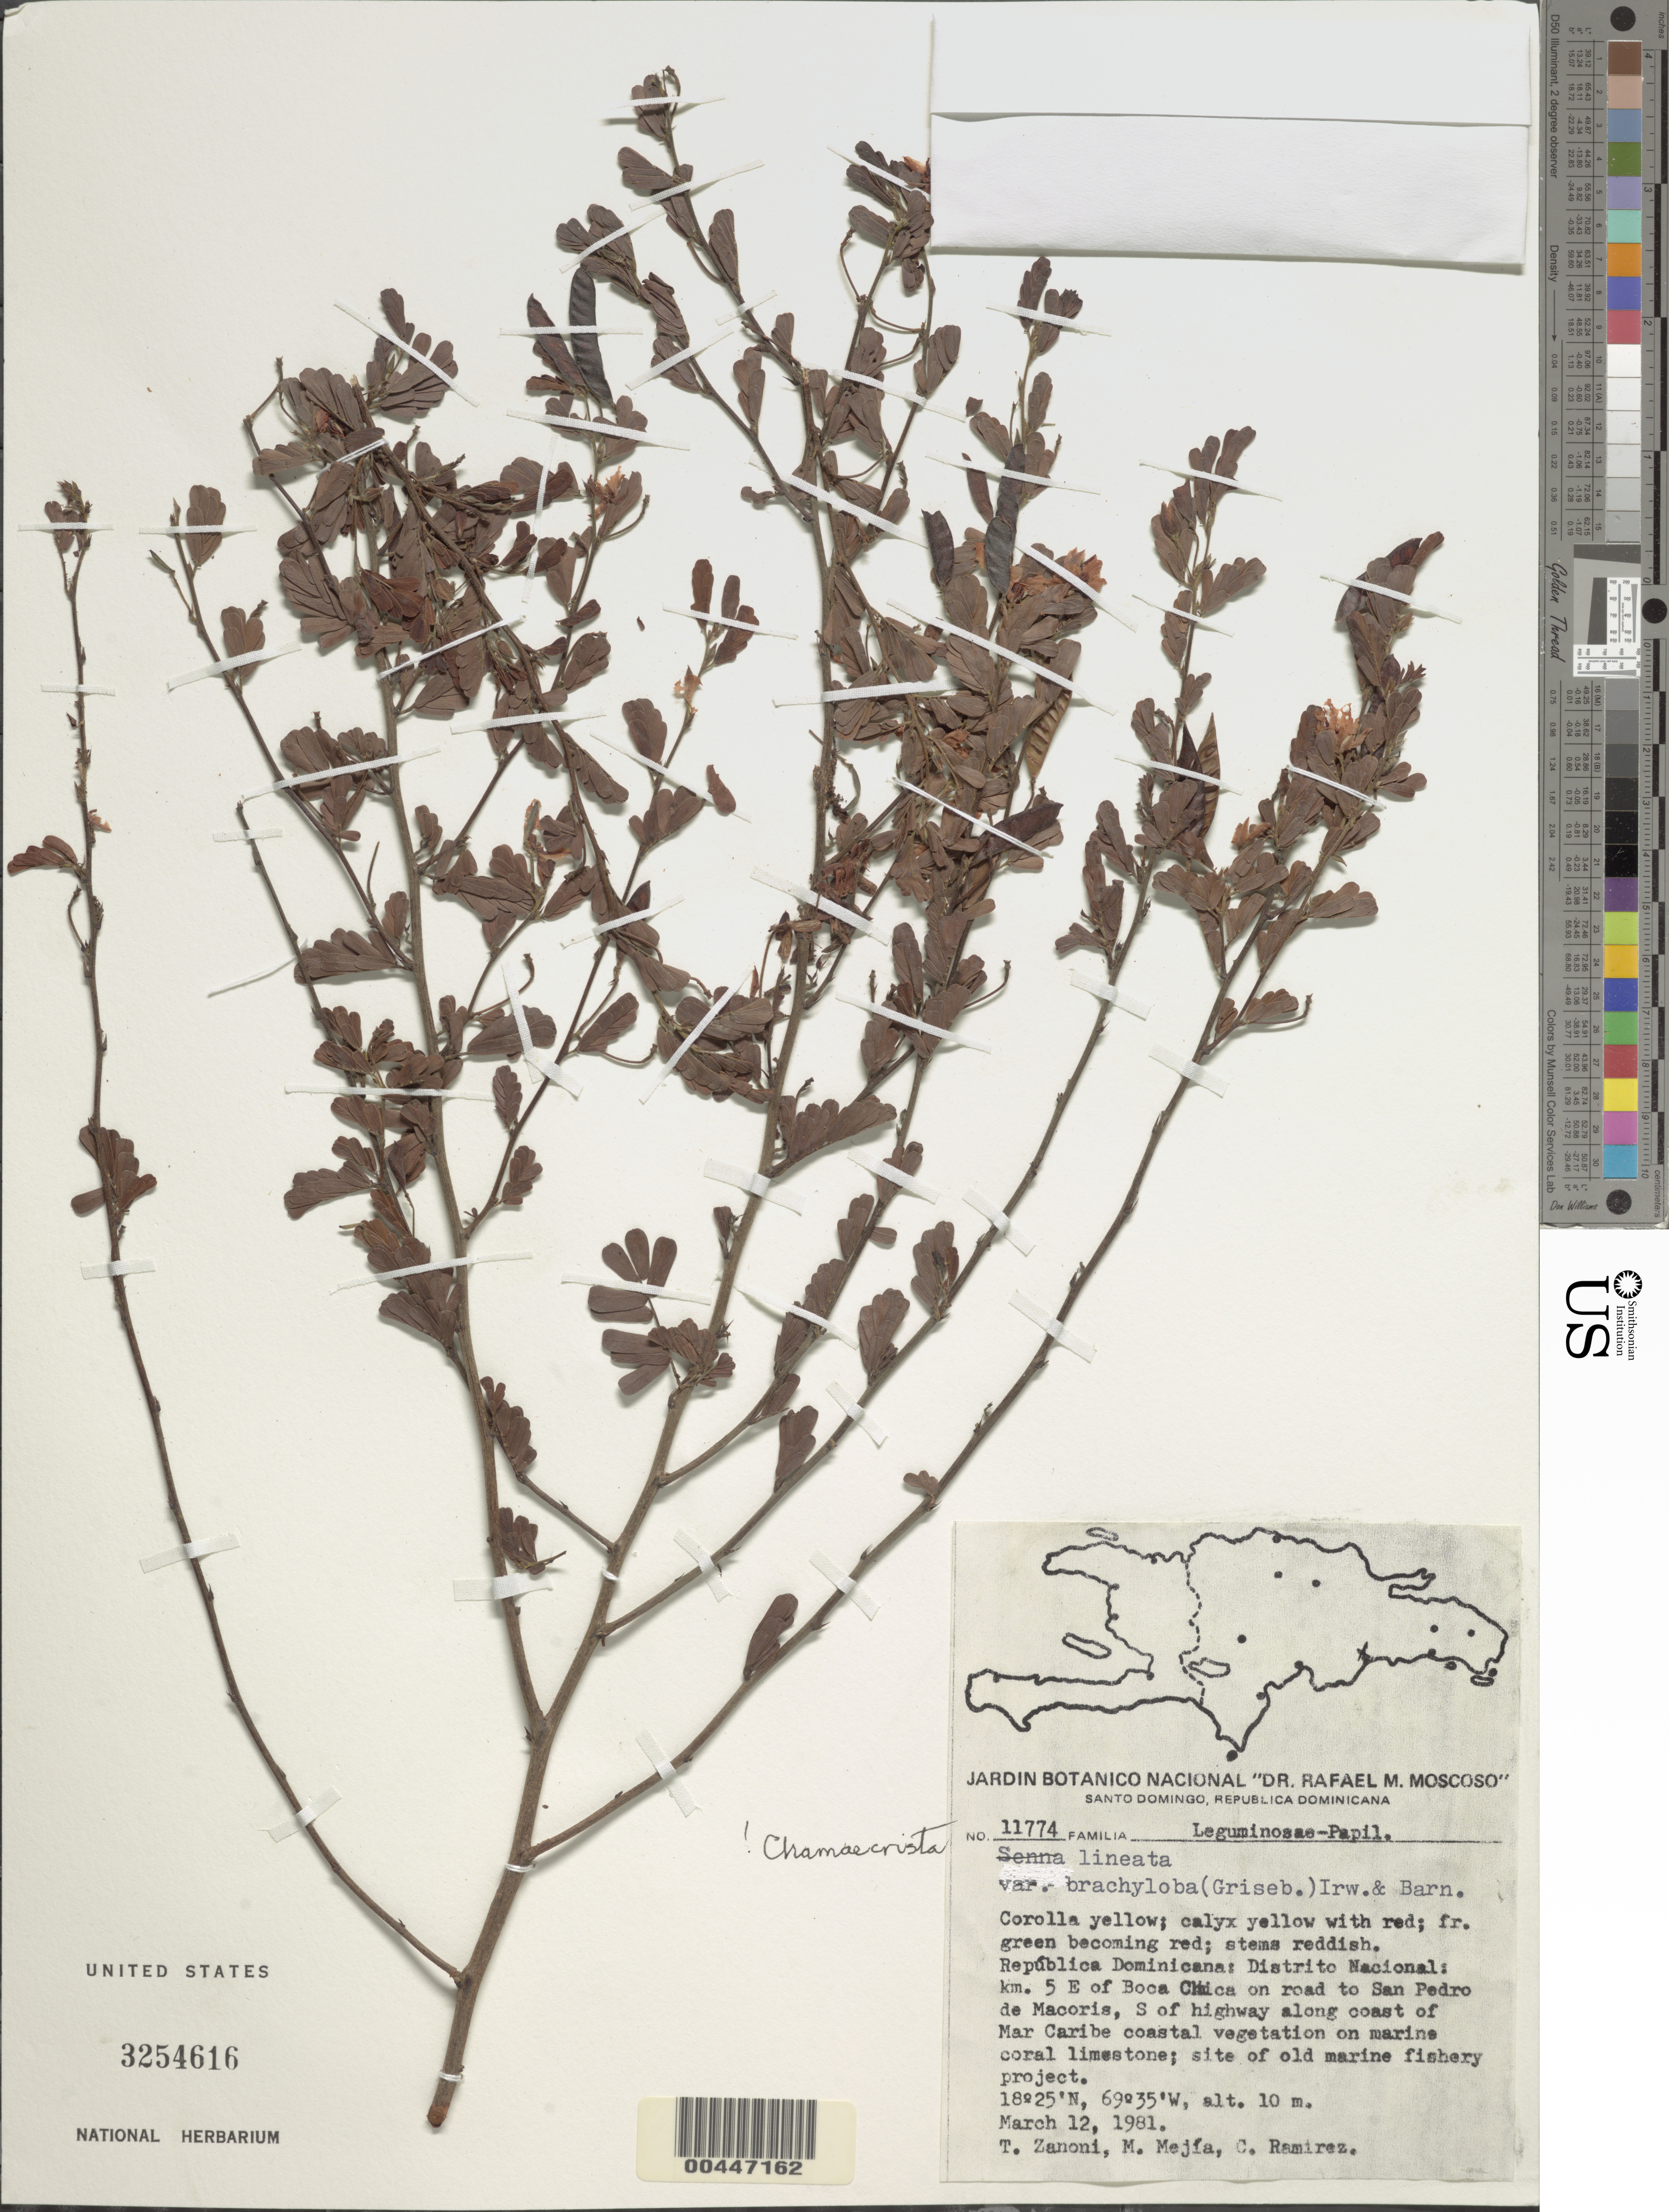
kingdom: Plantae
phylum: Tracheophyta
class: Magnoliopsida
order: Fabales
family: Fabaceae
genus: Chamaecrista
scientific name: Chamaecrista lineata var. brachyloba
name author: (Griseb.) H.S. Irwin & Barneby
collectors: T. A. Zanoni, M. Mejia & C. Ramirez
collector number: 11774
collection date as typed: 12 Mar 1981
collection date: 1981-03-12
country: Dominican Republic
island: Hispaniola Island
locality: E of boca chica road to san pedro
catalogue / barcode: US 3254616